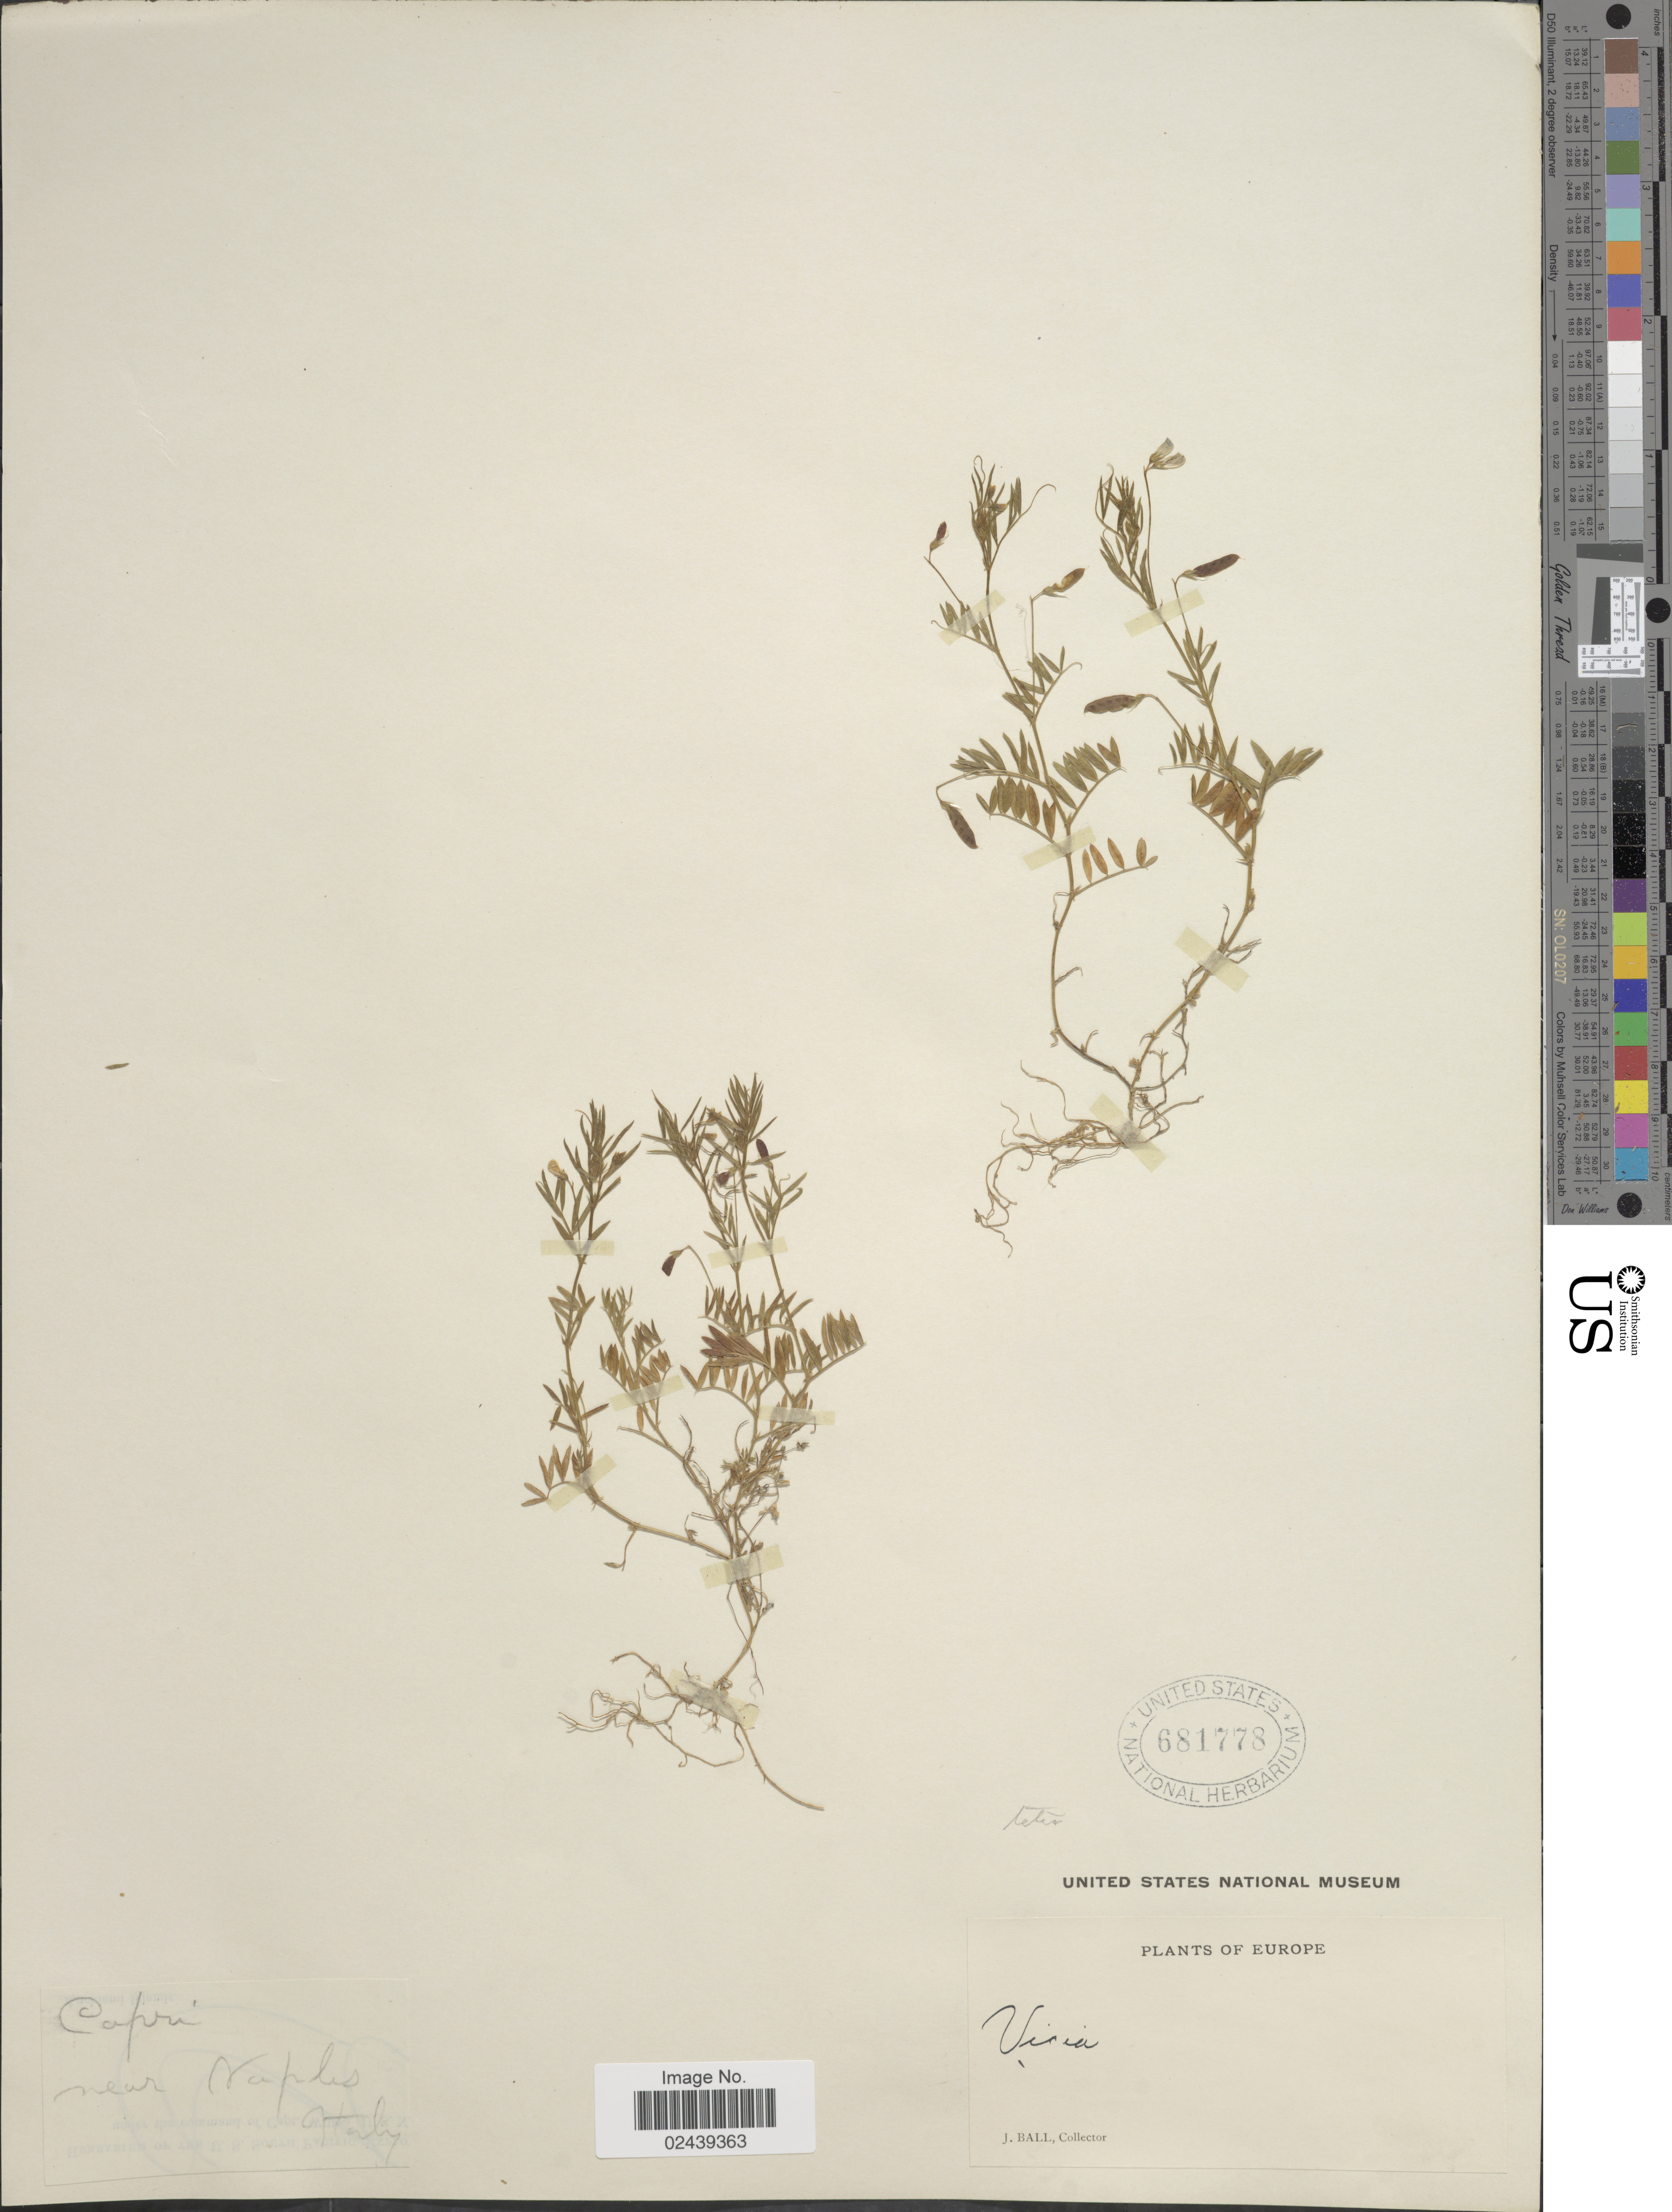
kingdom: Plantae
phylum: Tracheophyta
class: Magnoliopsida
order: Fabales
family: Fabaceae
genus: Vicia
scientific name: Vicia tetrasperma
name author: (L.) Schreb.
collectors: J. Ball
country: Italy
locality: Europe, near Naplis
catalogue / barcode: US 681778